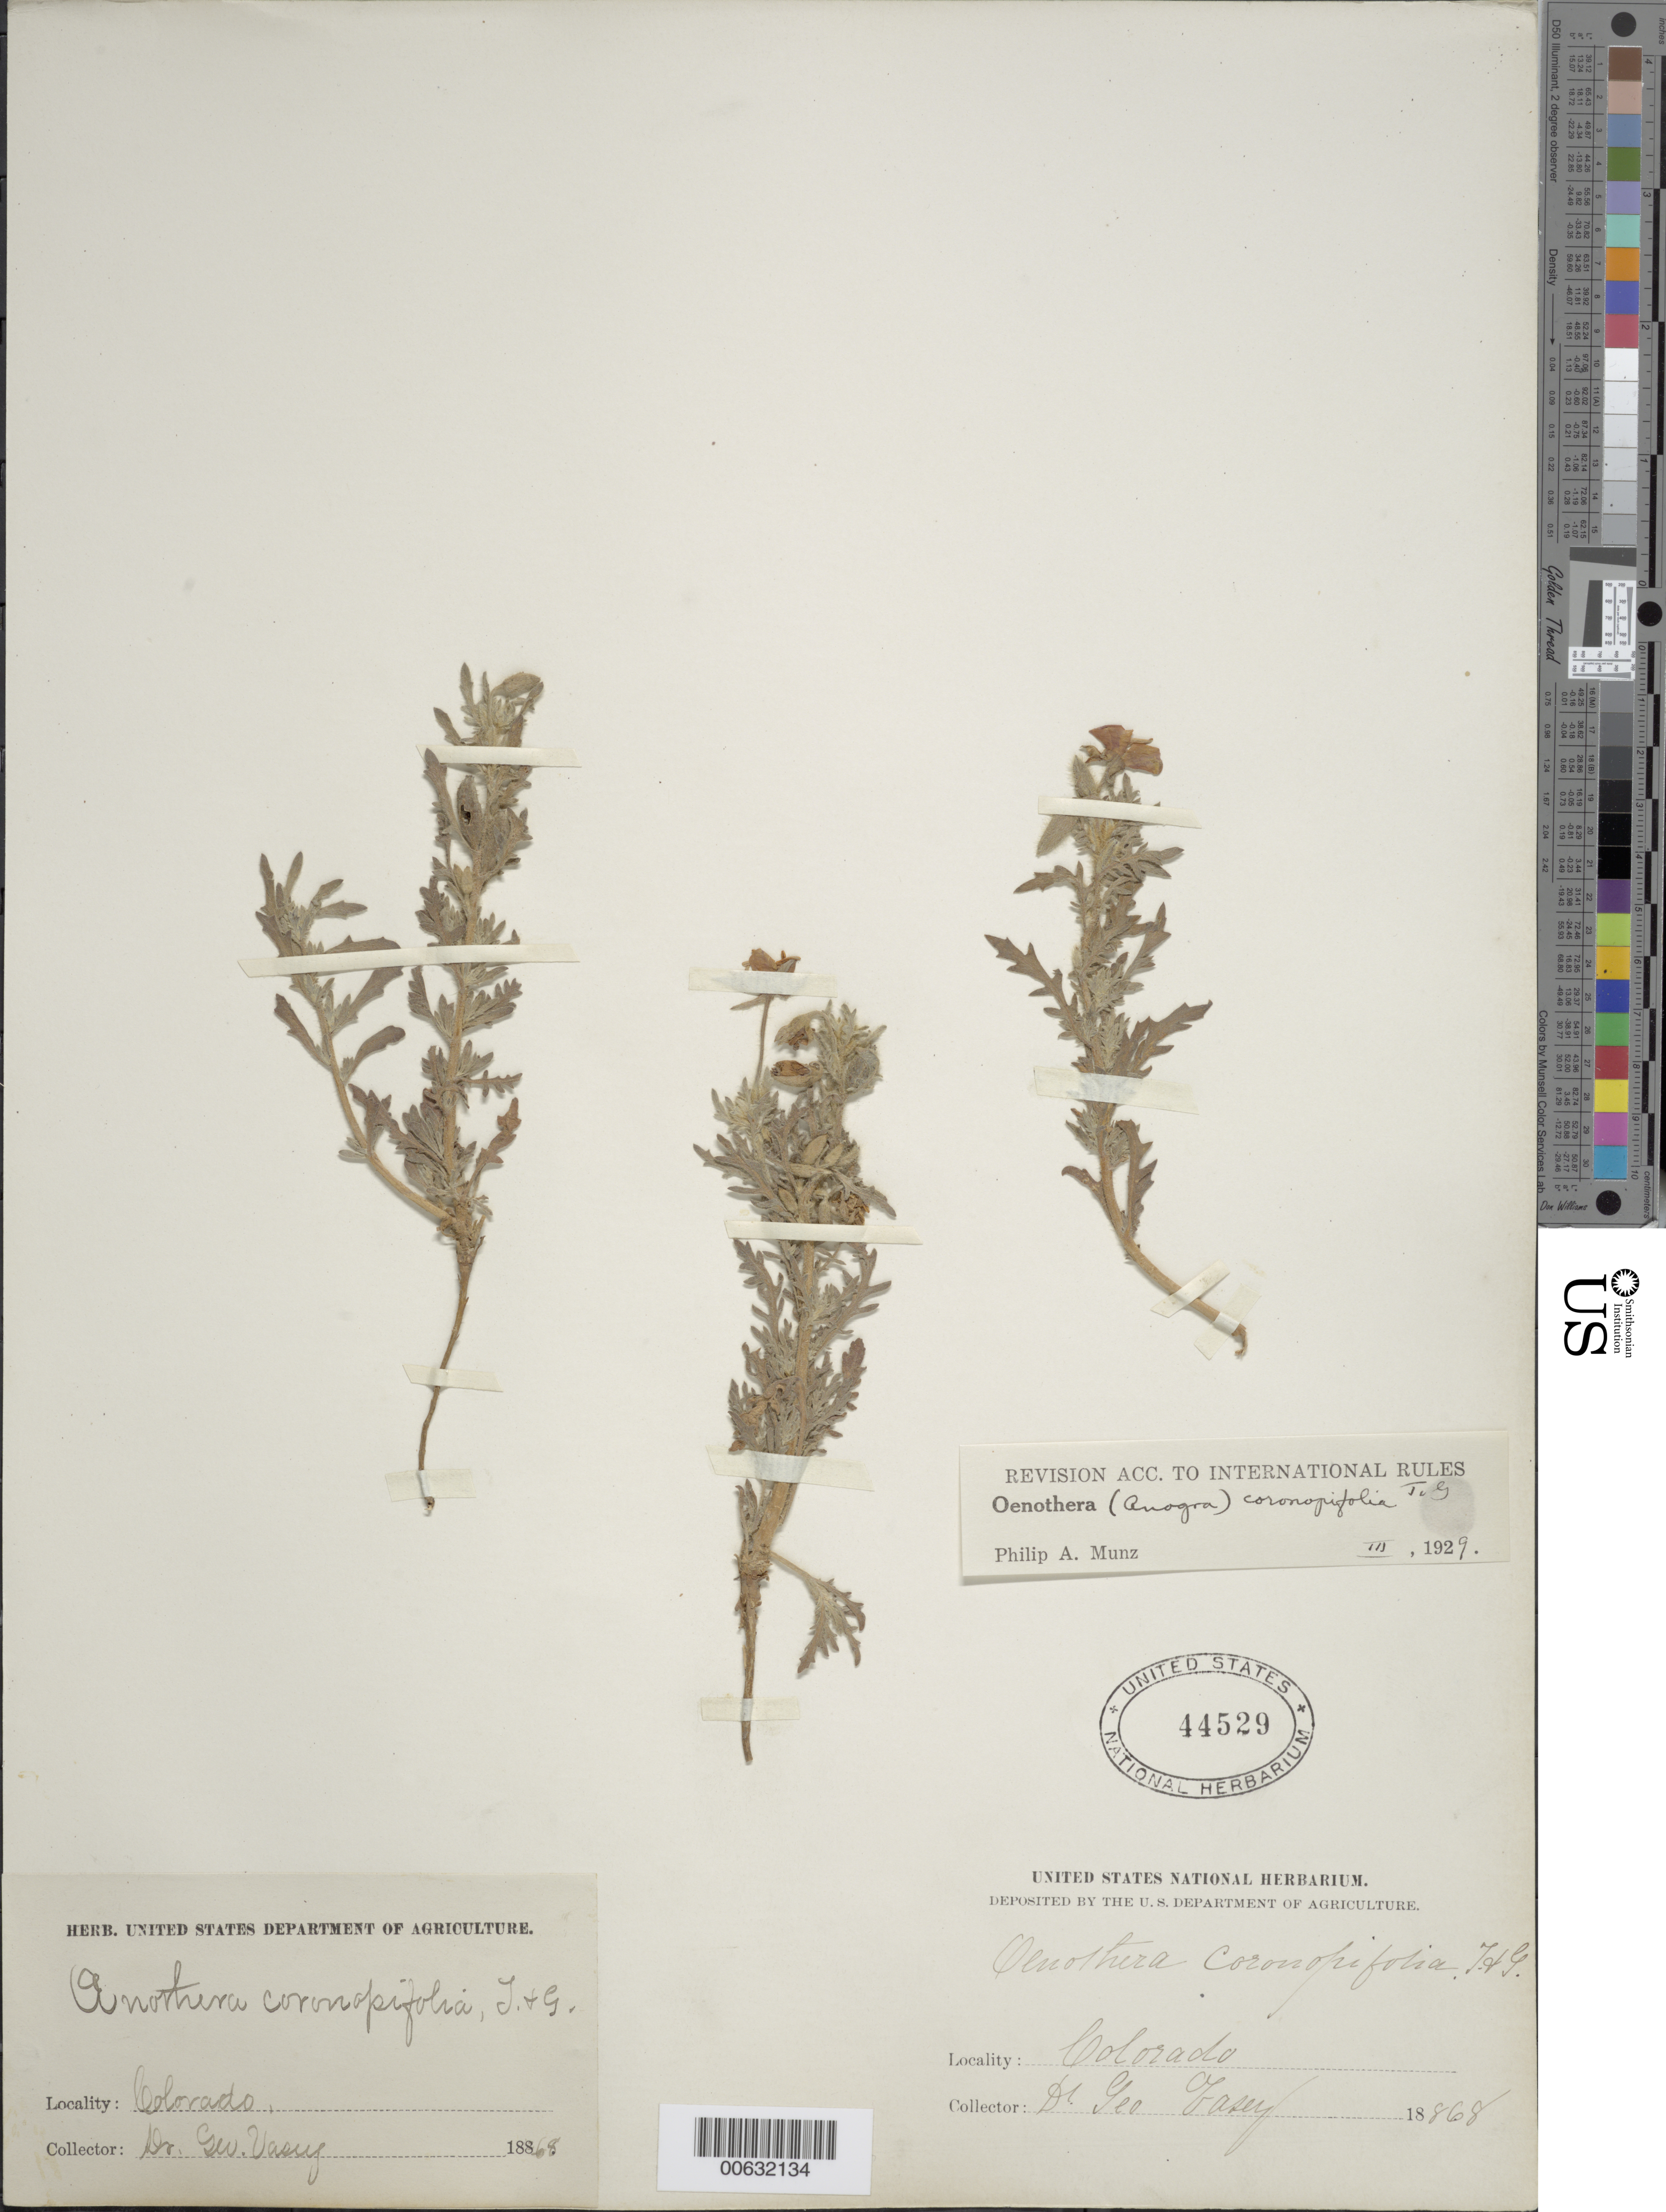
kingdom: Plantae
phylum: Tracheophyta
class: Magnoliopsida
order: Myrtales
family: Onagraceae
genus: Oenothera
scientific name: Oenothera coronopifolia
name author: Torr. & A. Gray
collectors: G. Vasey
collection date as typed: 1868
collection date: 1868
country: United States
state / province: Colorado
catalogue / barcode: US 44529